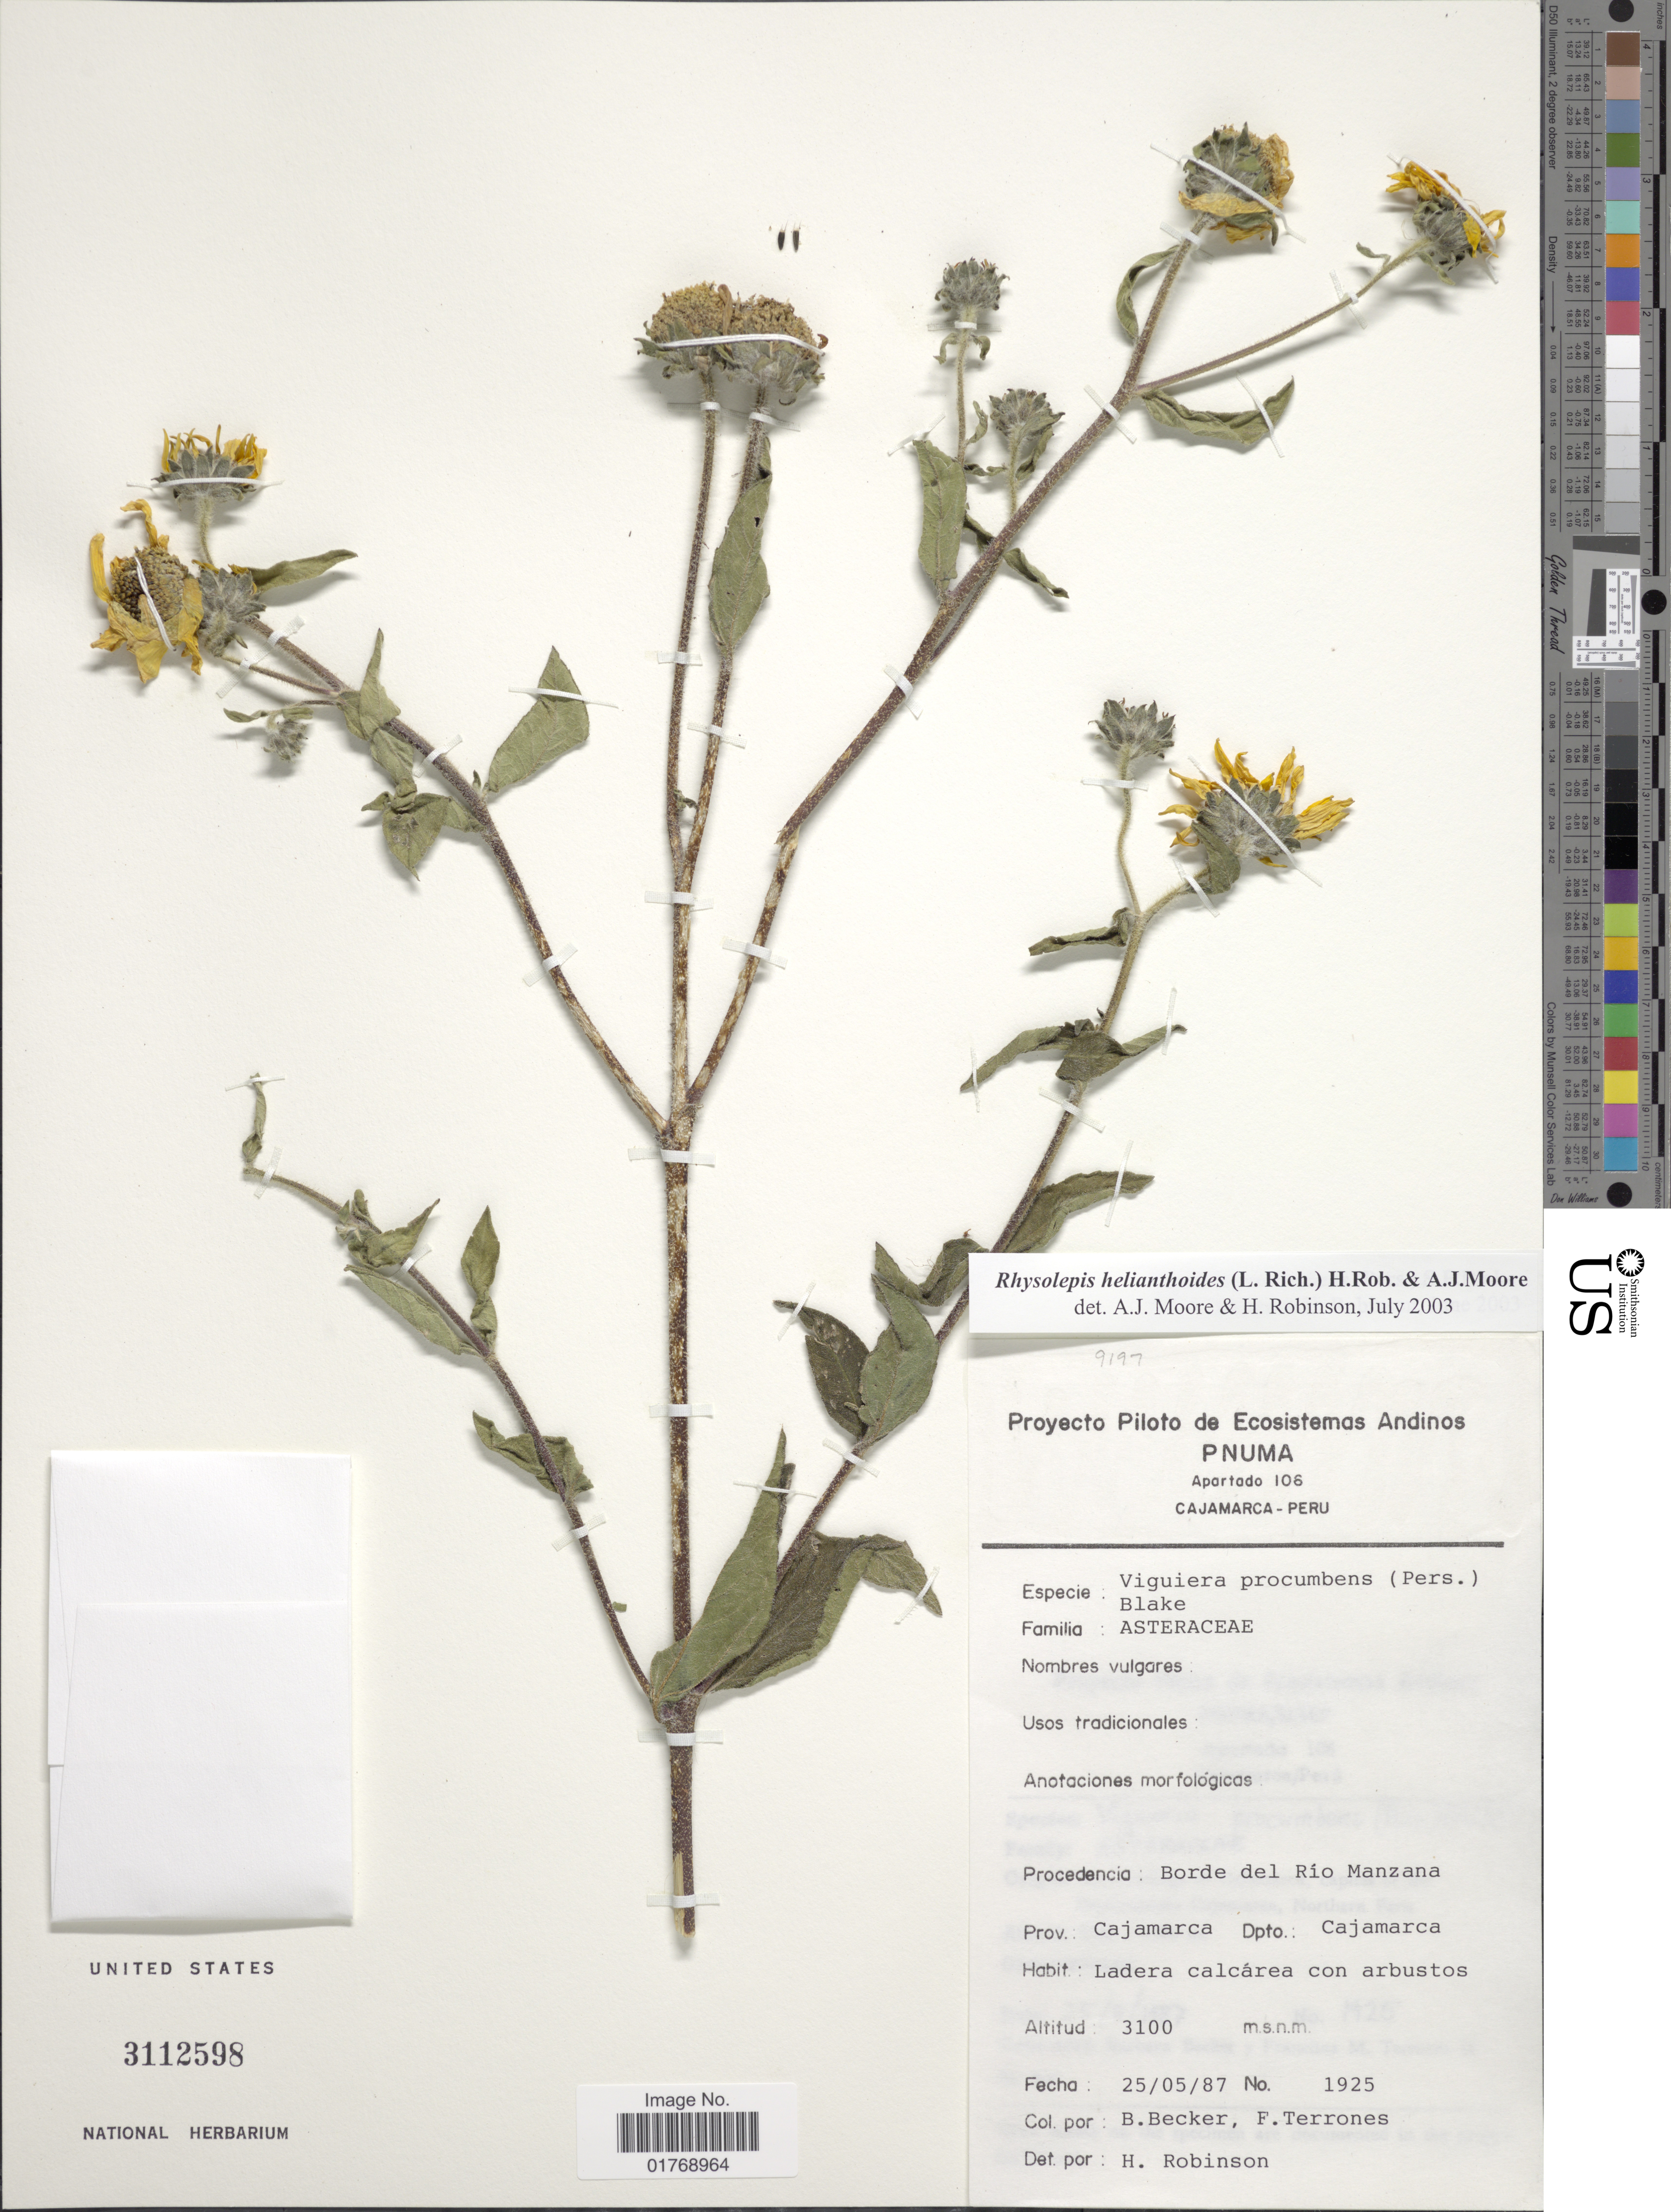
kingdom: Plantae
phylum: Tracheophyta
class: Magnoliopsida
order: Asterales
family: Asteraceae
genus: Viguiera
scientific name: Viguiera procumbens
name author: (Pers.) S.F. Blake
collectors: B. Becker & F. Terrones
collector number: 1925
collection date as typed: Transcribed d/m/y: 25/5/87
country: Peru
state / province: Cajamarca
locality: Borde del Río Manzana. Prov.: Cajamarca. Dpto.: Cajamarca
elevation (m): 3100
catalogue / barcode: US 3112598